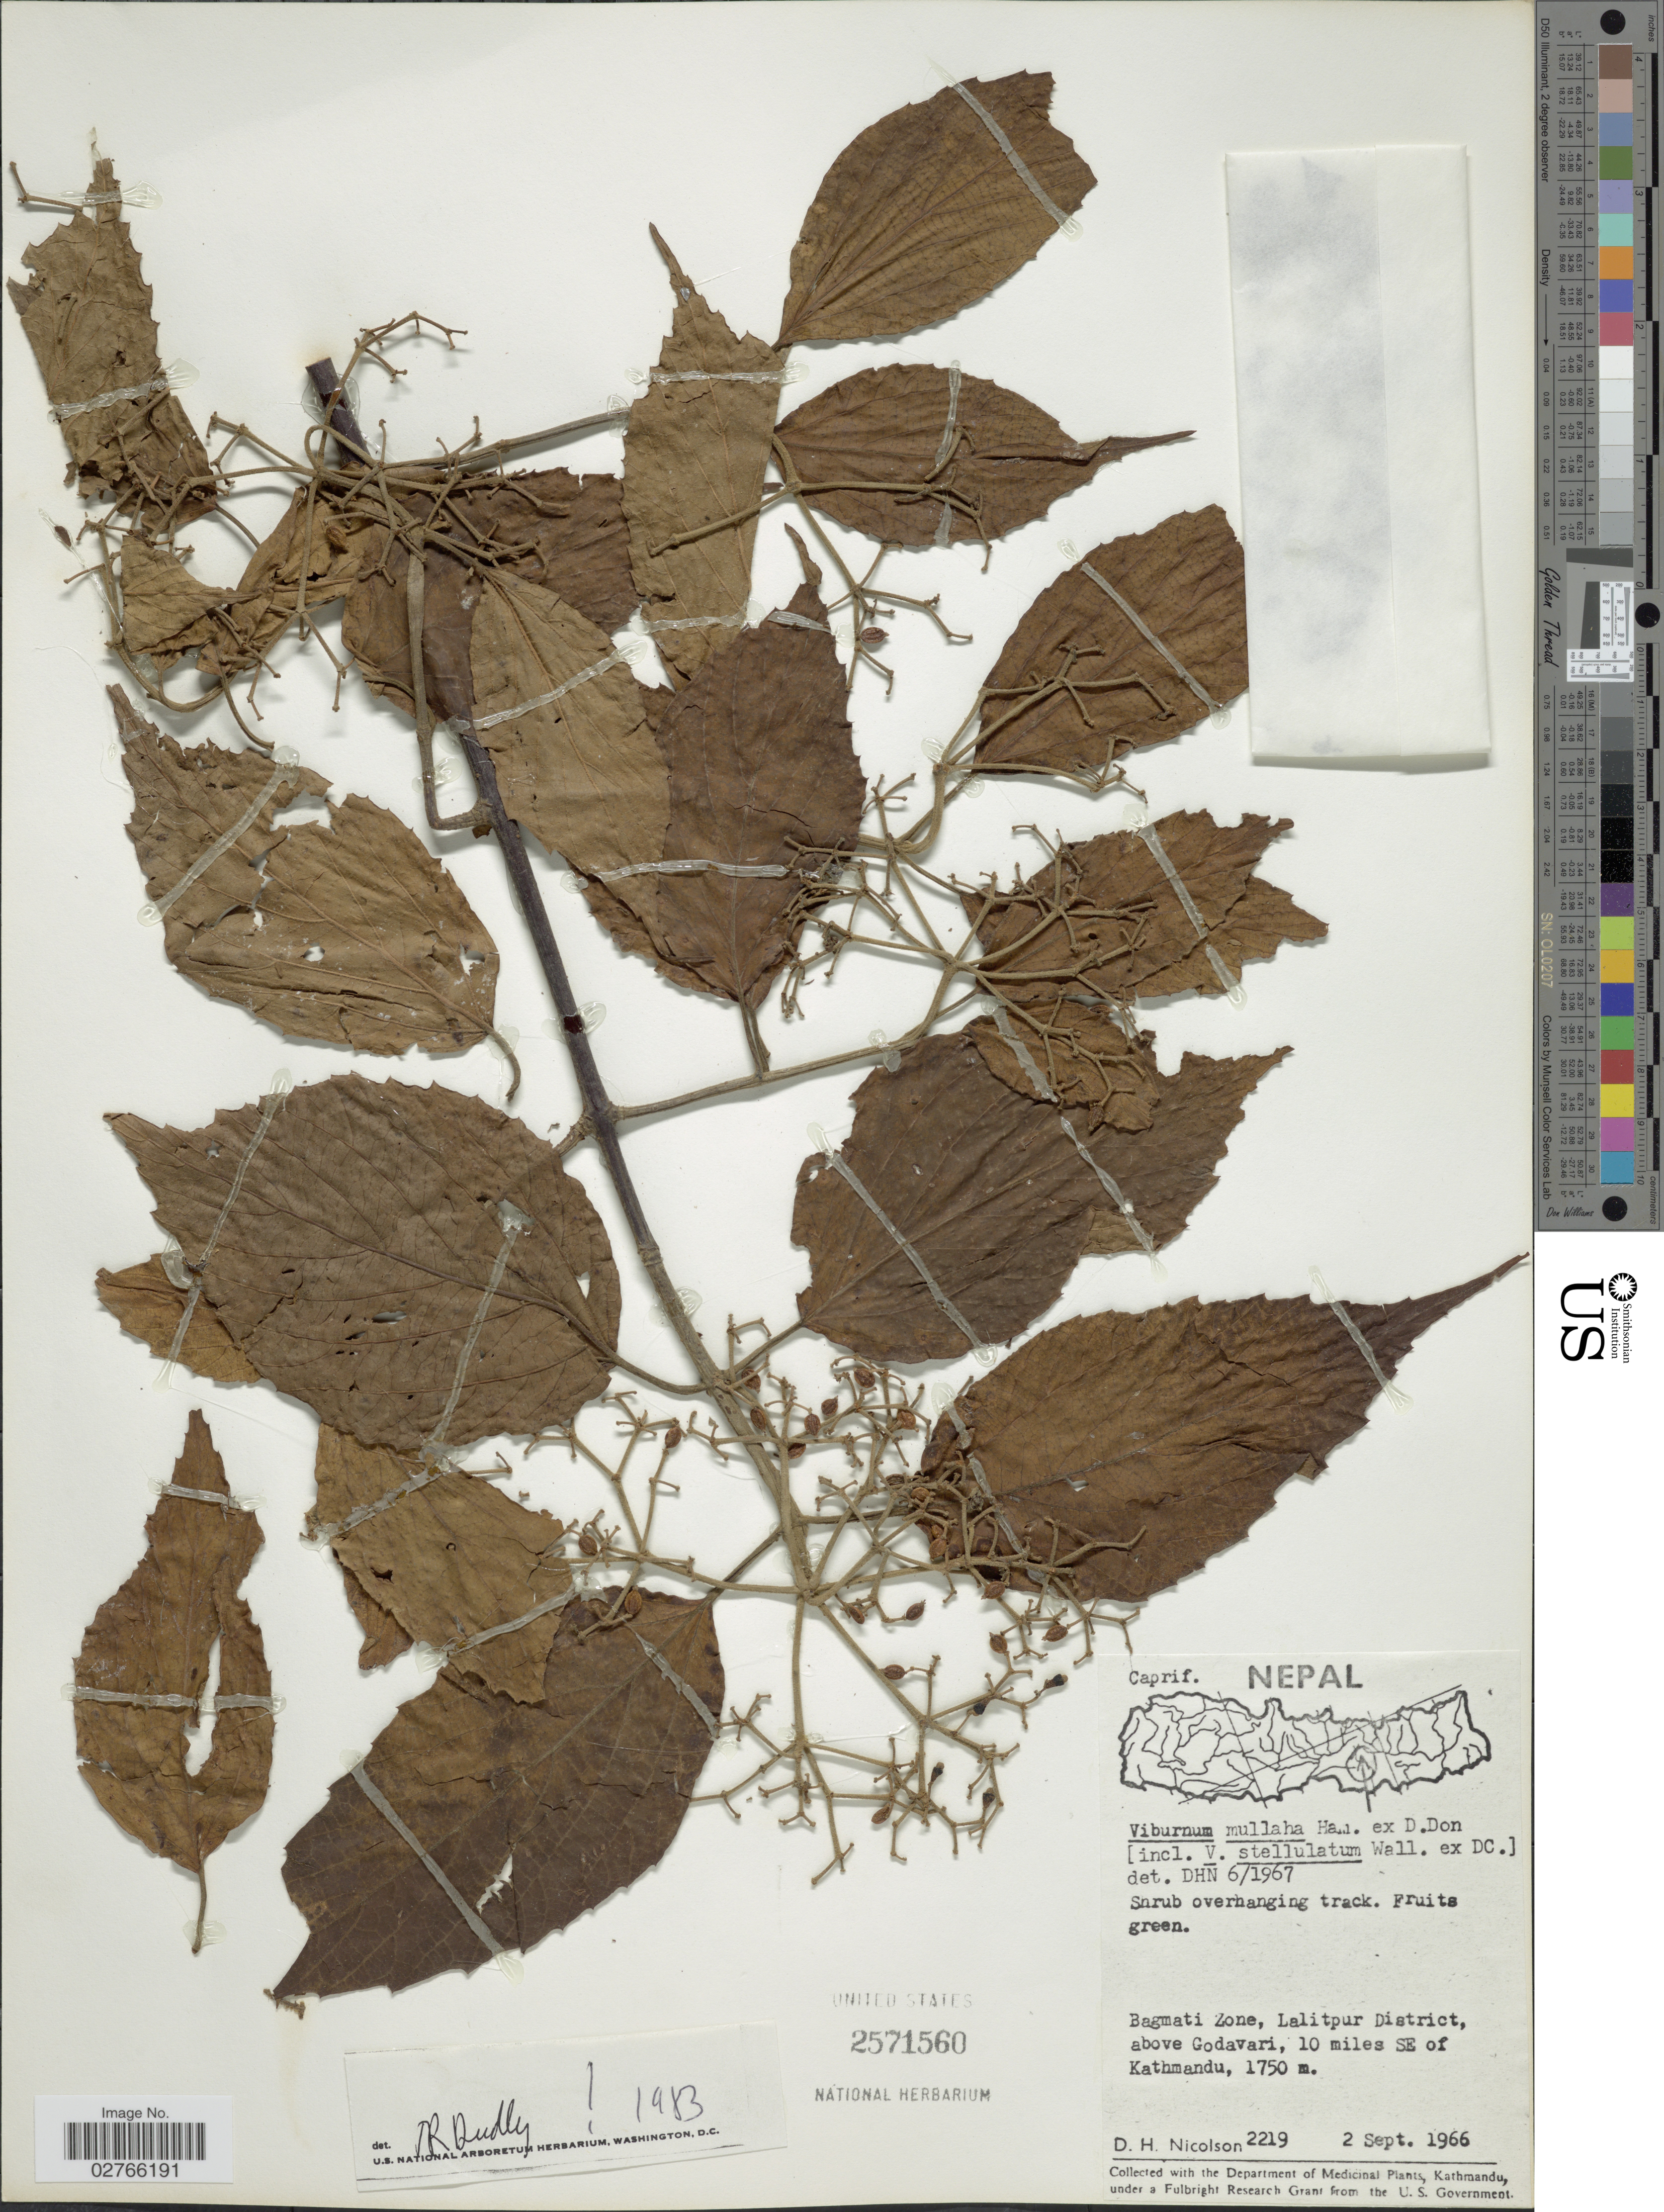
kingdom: Plantae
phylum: Tracheophyta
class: Magnoliopsida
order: Dipsacales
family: Viburnaceae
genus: Viburnum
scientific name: Viburnum mullaha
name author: Buch.-Ham. ex D. Don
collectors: D. H. Nicolson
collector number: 2219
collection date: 1966-09-02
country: Nepal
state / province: Bagmati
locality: Bagmati Zone, Lalitpur District, above Godavari, 10 miles SE of Kathmandu.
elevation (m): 1750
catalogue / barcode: US 2571560